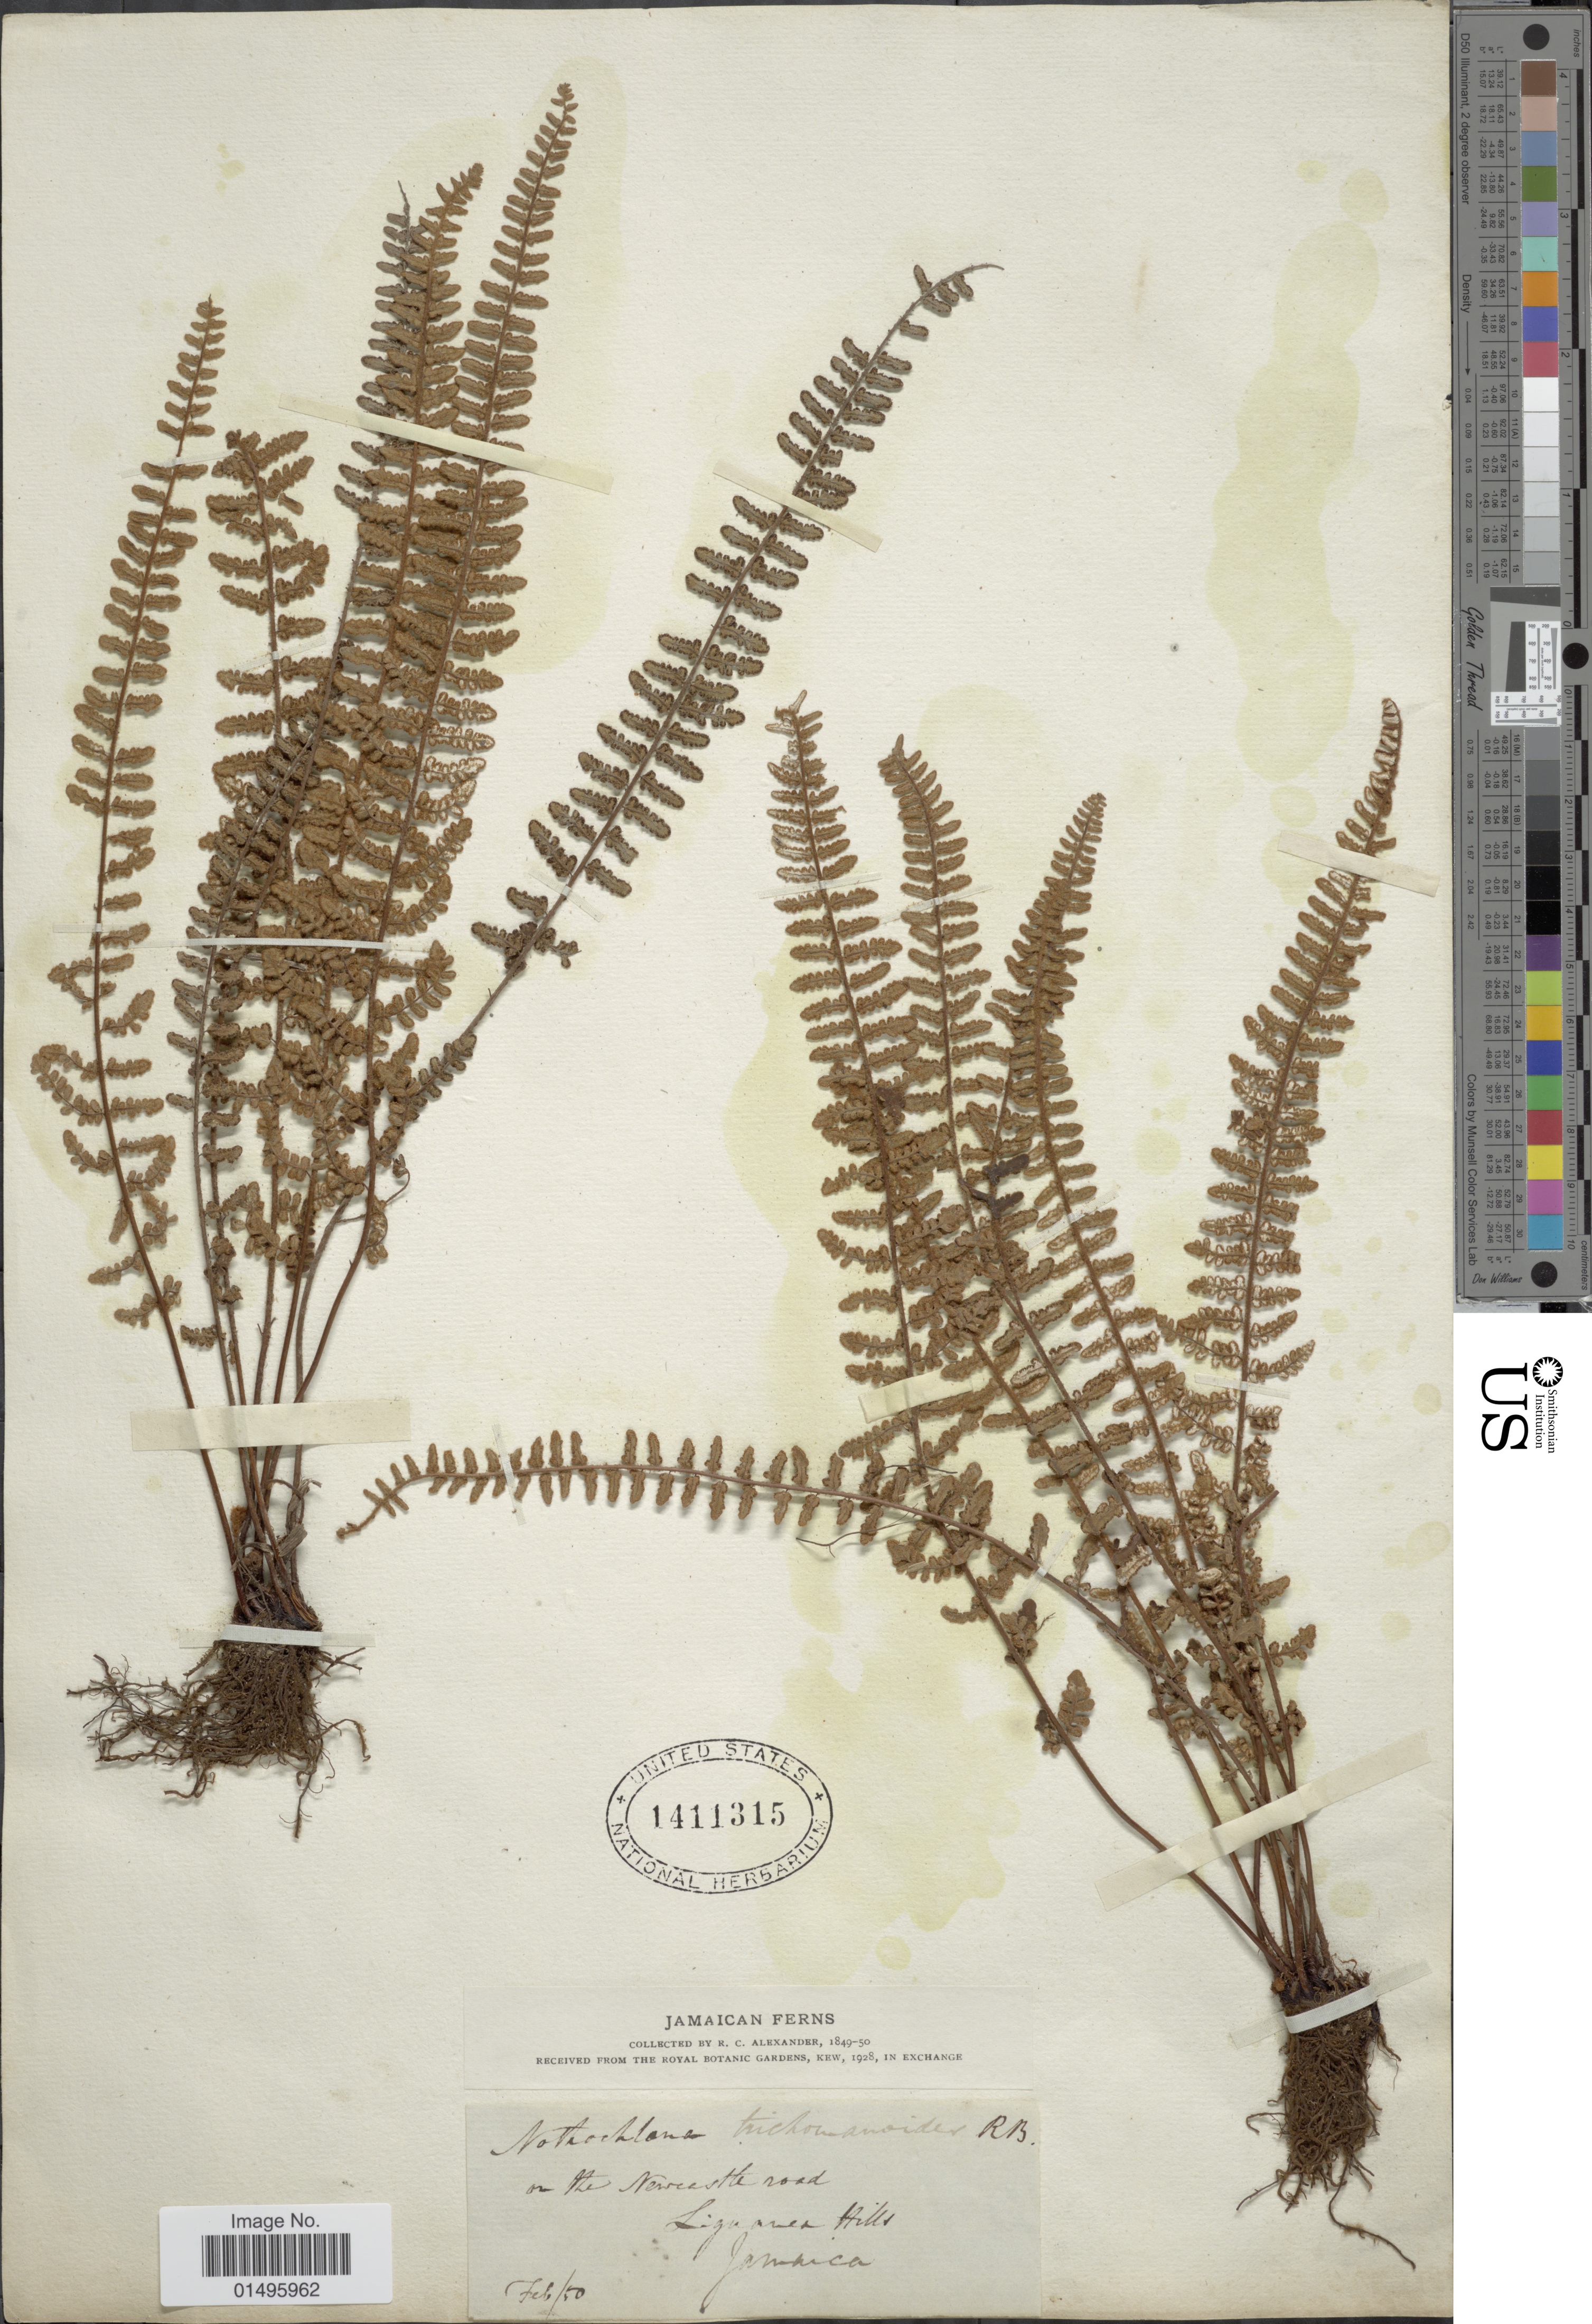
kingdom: Plantae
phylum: Tracheophyta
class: Polypodiopsida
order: Polypodiales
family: Pteridaceae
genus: Notholaena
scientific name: Notholaena trichomanoides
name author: (L.) Desv.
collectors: R. C. Alexander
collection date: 1850-02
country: Jamaica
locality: Jamaica, Liguana Hill.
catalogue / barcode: US 1411315